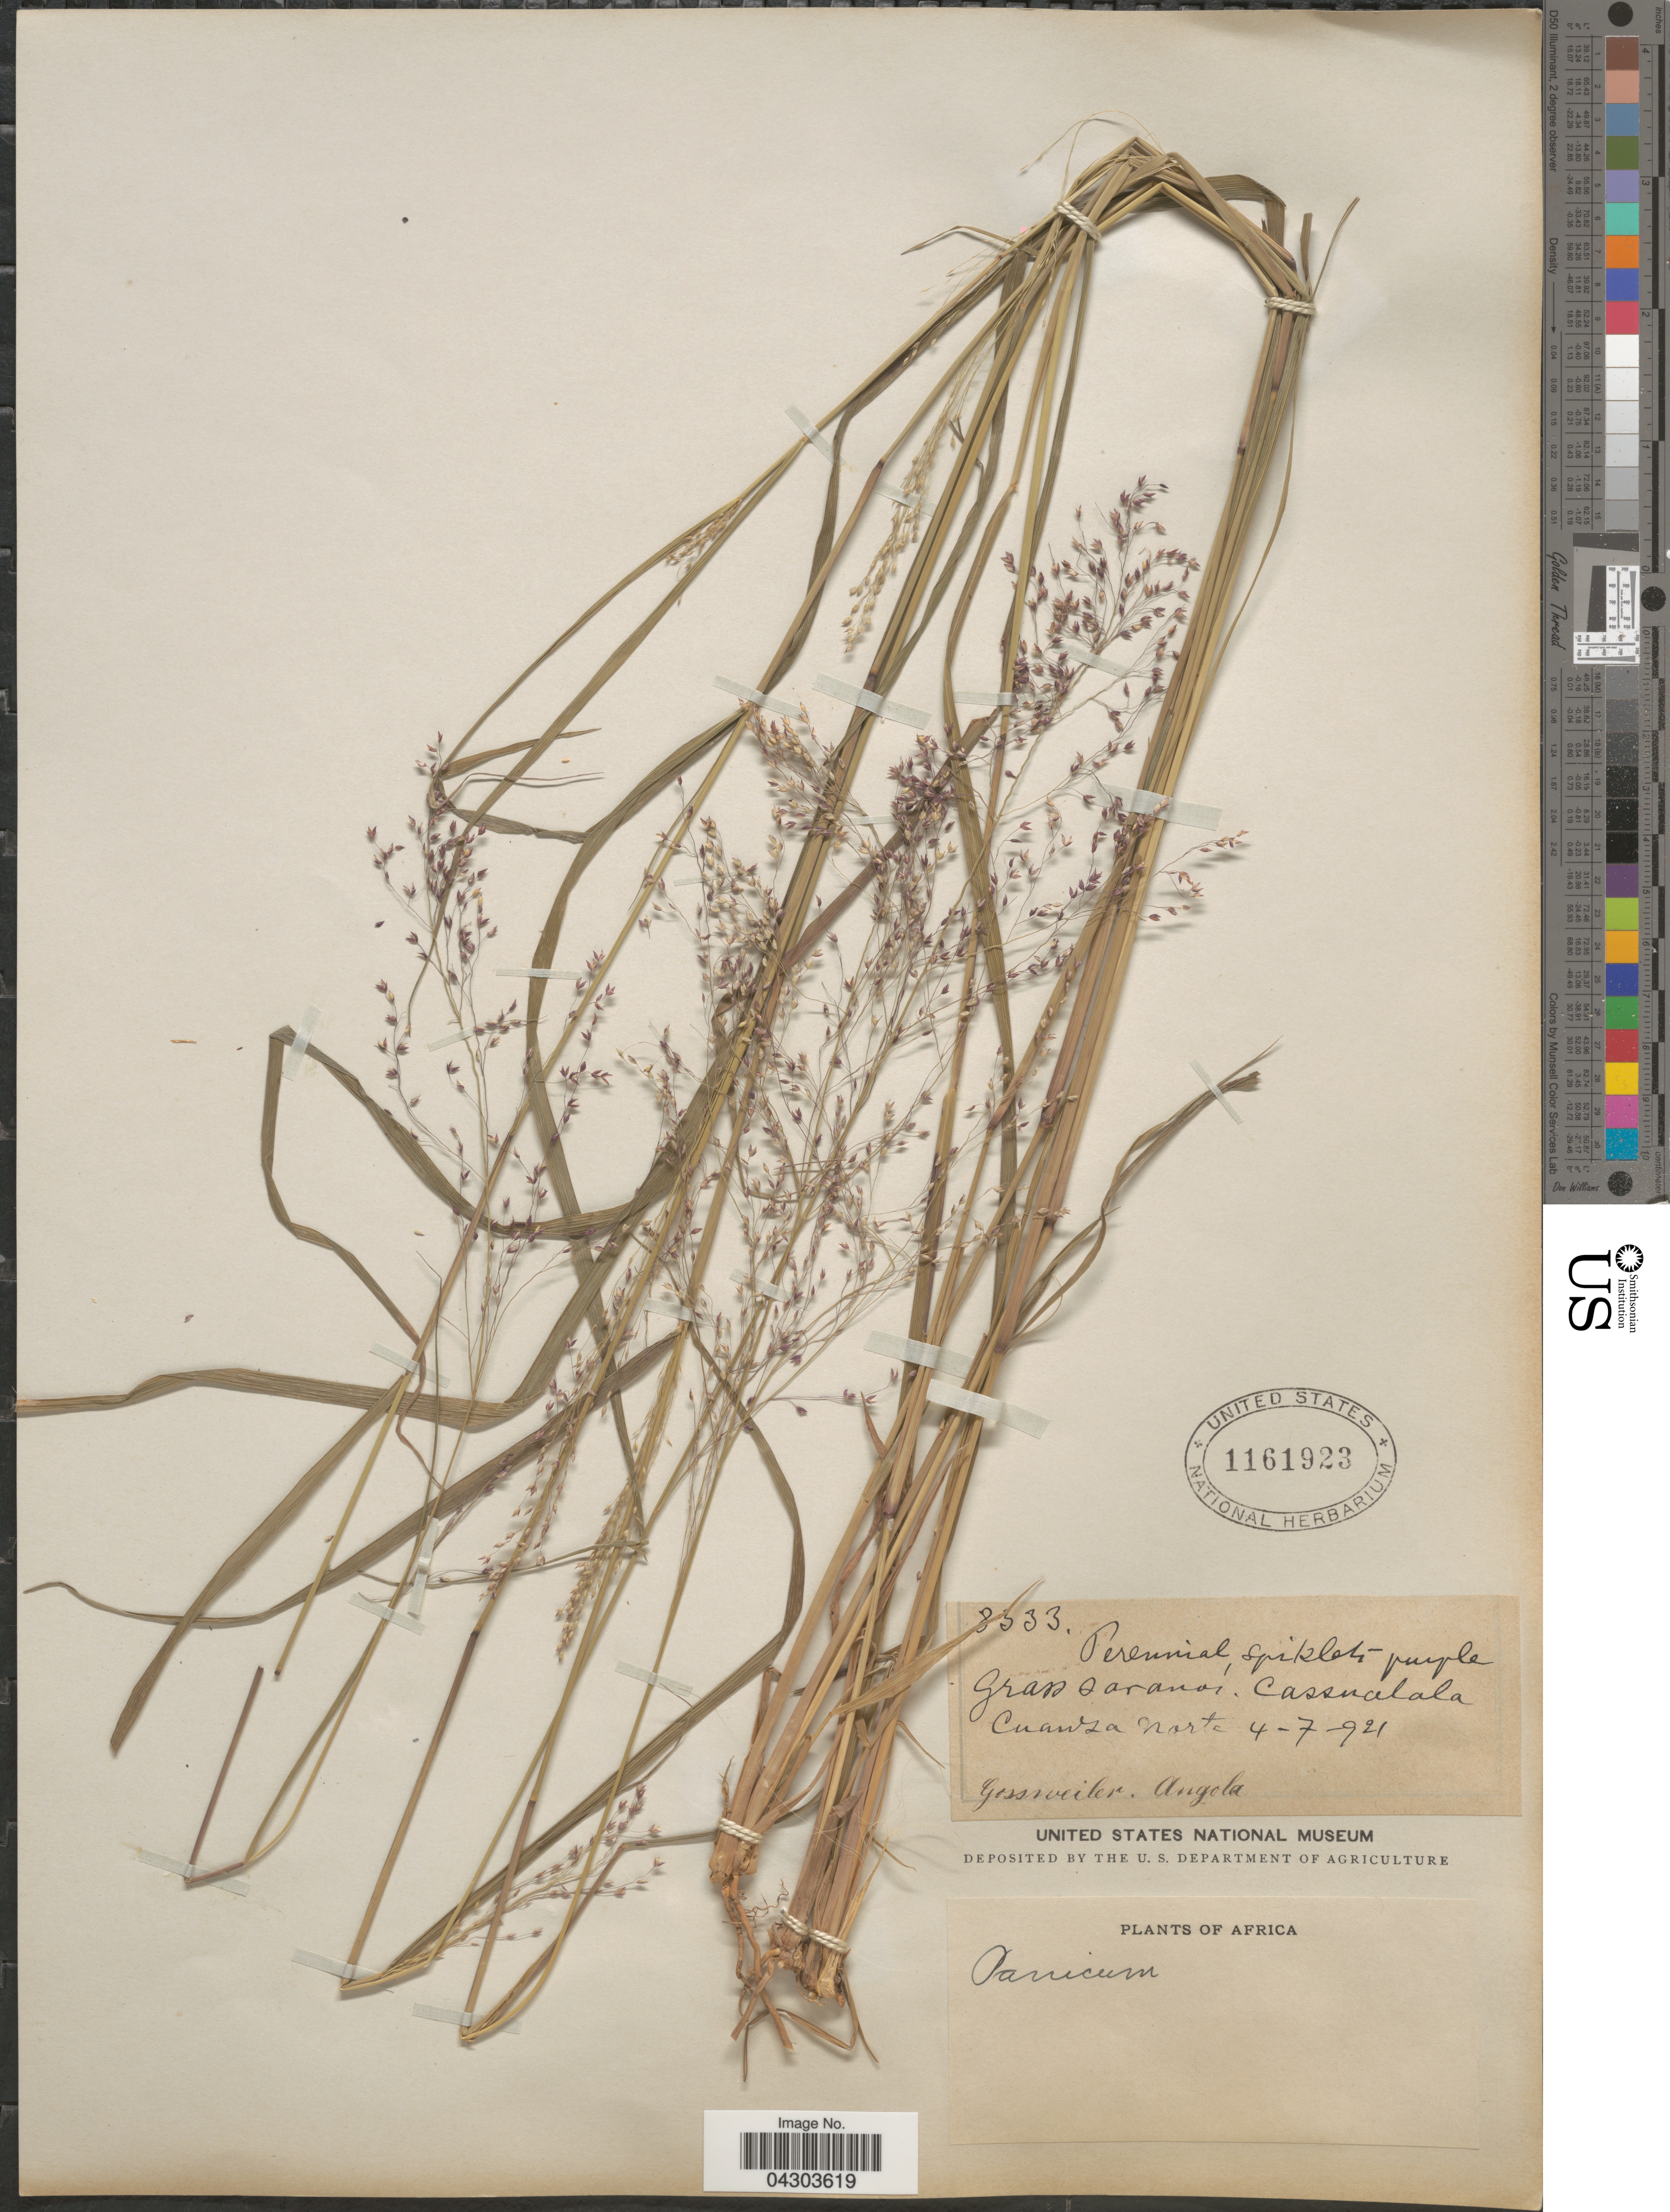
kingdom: Plantae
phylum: Tracheophyta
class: Liliopsida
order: Poales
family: Poaceae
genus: Panicum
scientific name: Panicum fluviicola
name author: Steud.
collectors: -. Gossweiler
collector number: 8333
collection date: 1921-07-04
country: Angola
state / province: Cuanza Norte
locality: Cassualala.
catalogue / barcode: US 1161923